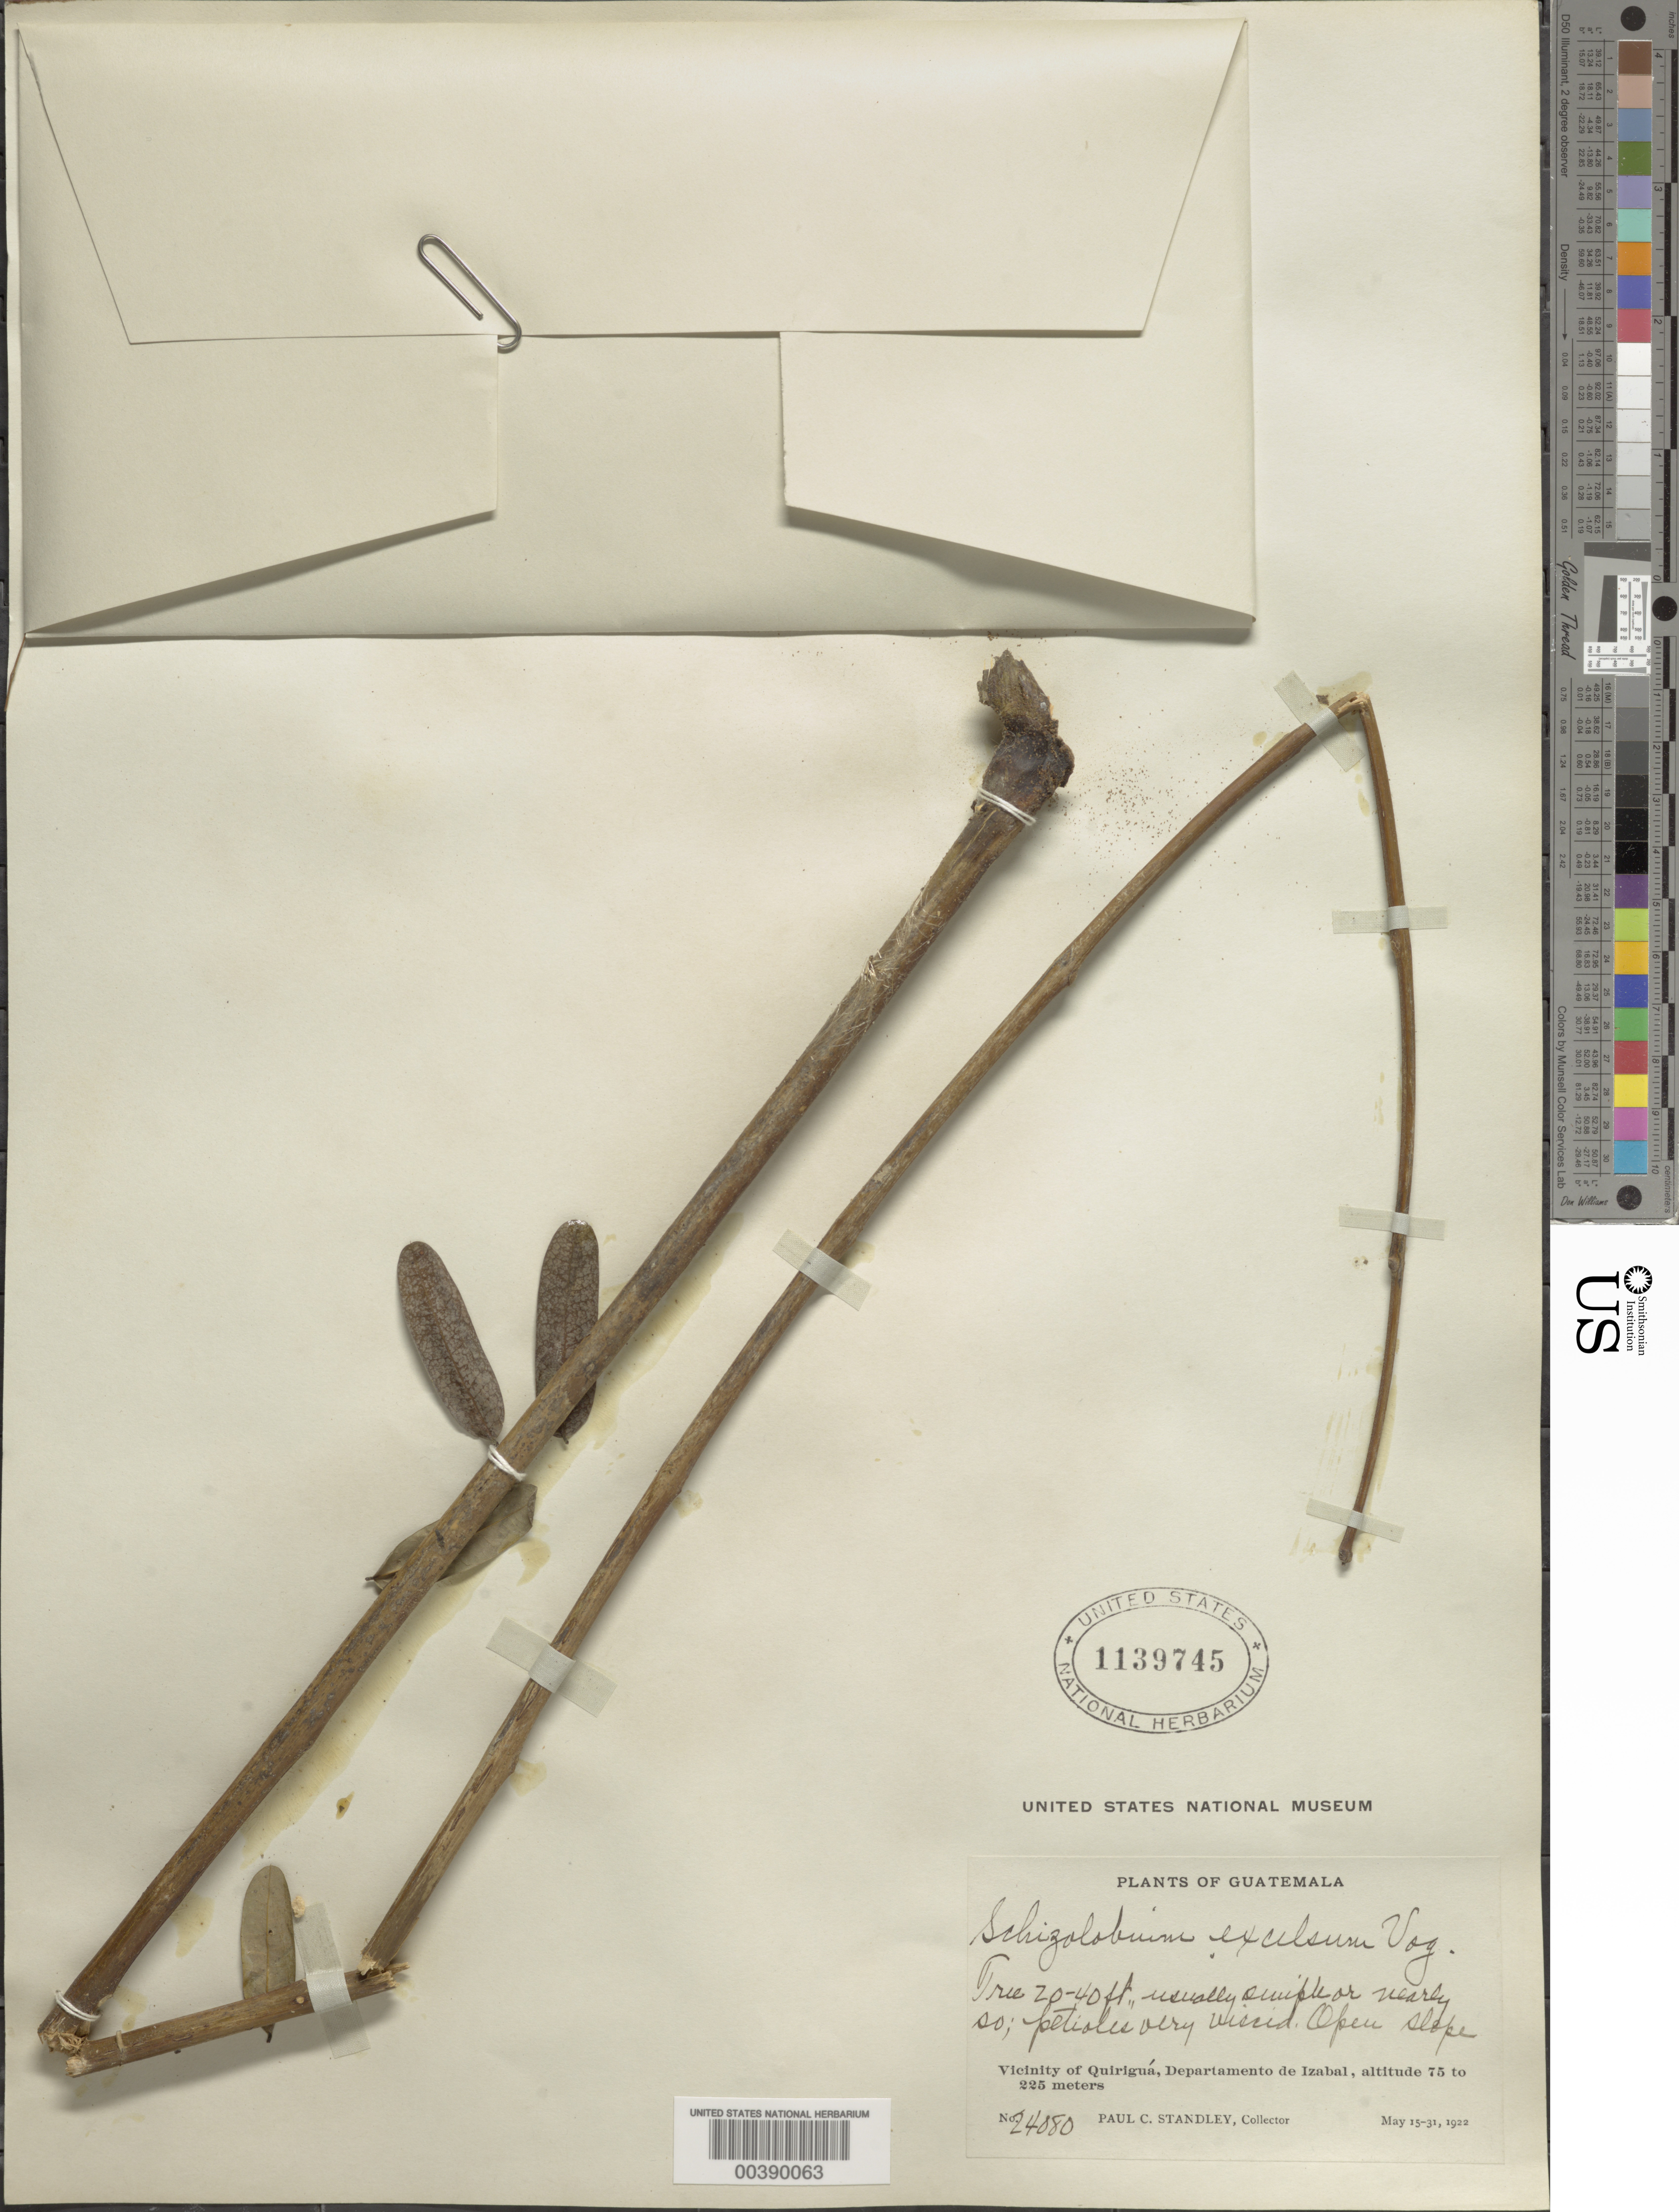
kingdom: Plantae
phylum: Tracheophyta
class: Magnoliopsida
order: Fabales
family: Fabaceae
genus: Schizolobium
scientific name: Schizolobium parahyba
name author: (Vell.) S.F. Blake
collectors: P. C. Standley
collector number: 24080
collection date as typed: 15 May 1922 to 31 May 1922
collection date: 1922-05-15/1922-05-31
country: Guatemala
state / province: Izabal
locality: Vicinity of Quiriguá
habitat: Open slope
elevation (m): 75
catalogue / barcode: US 1139745